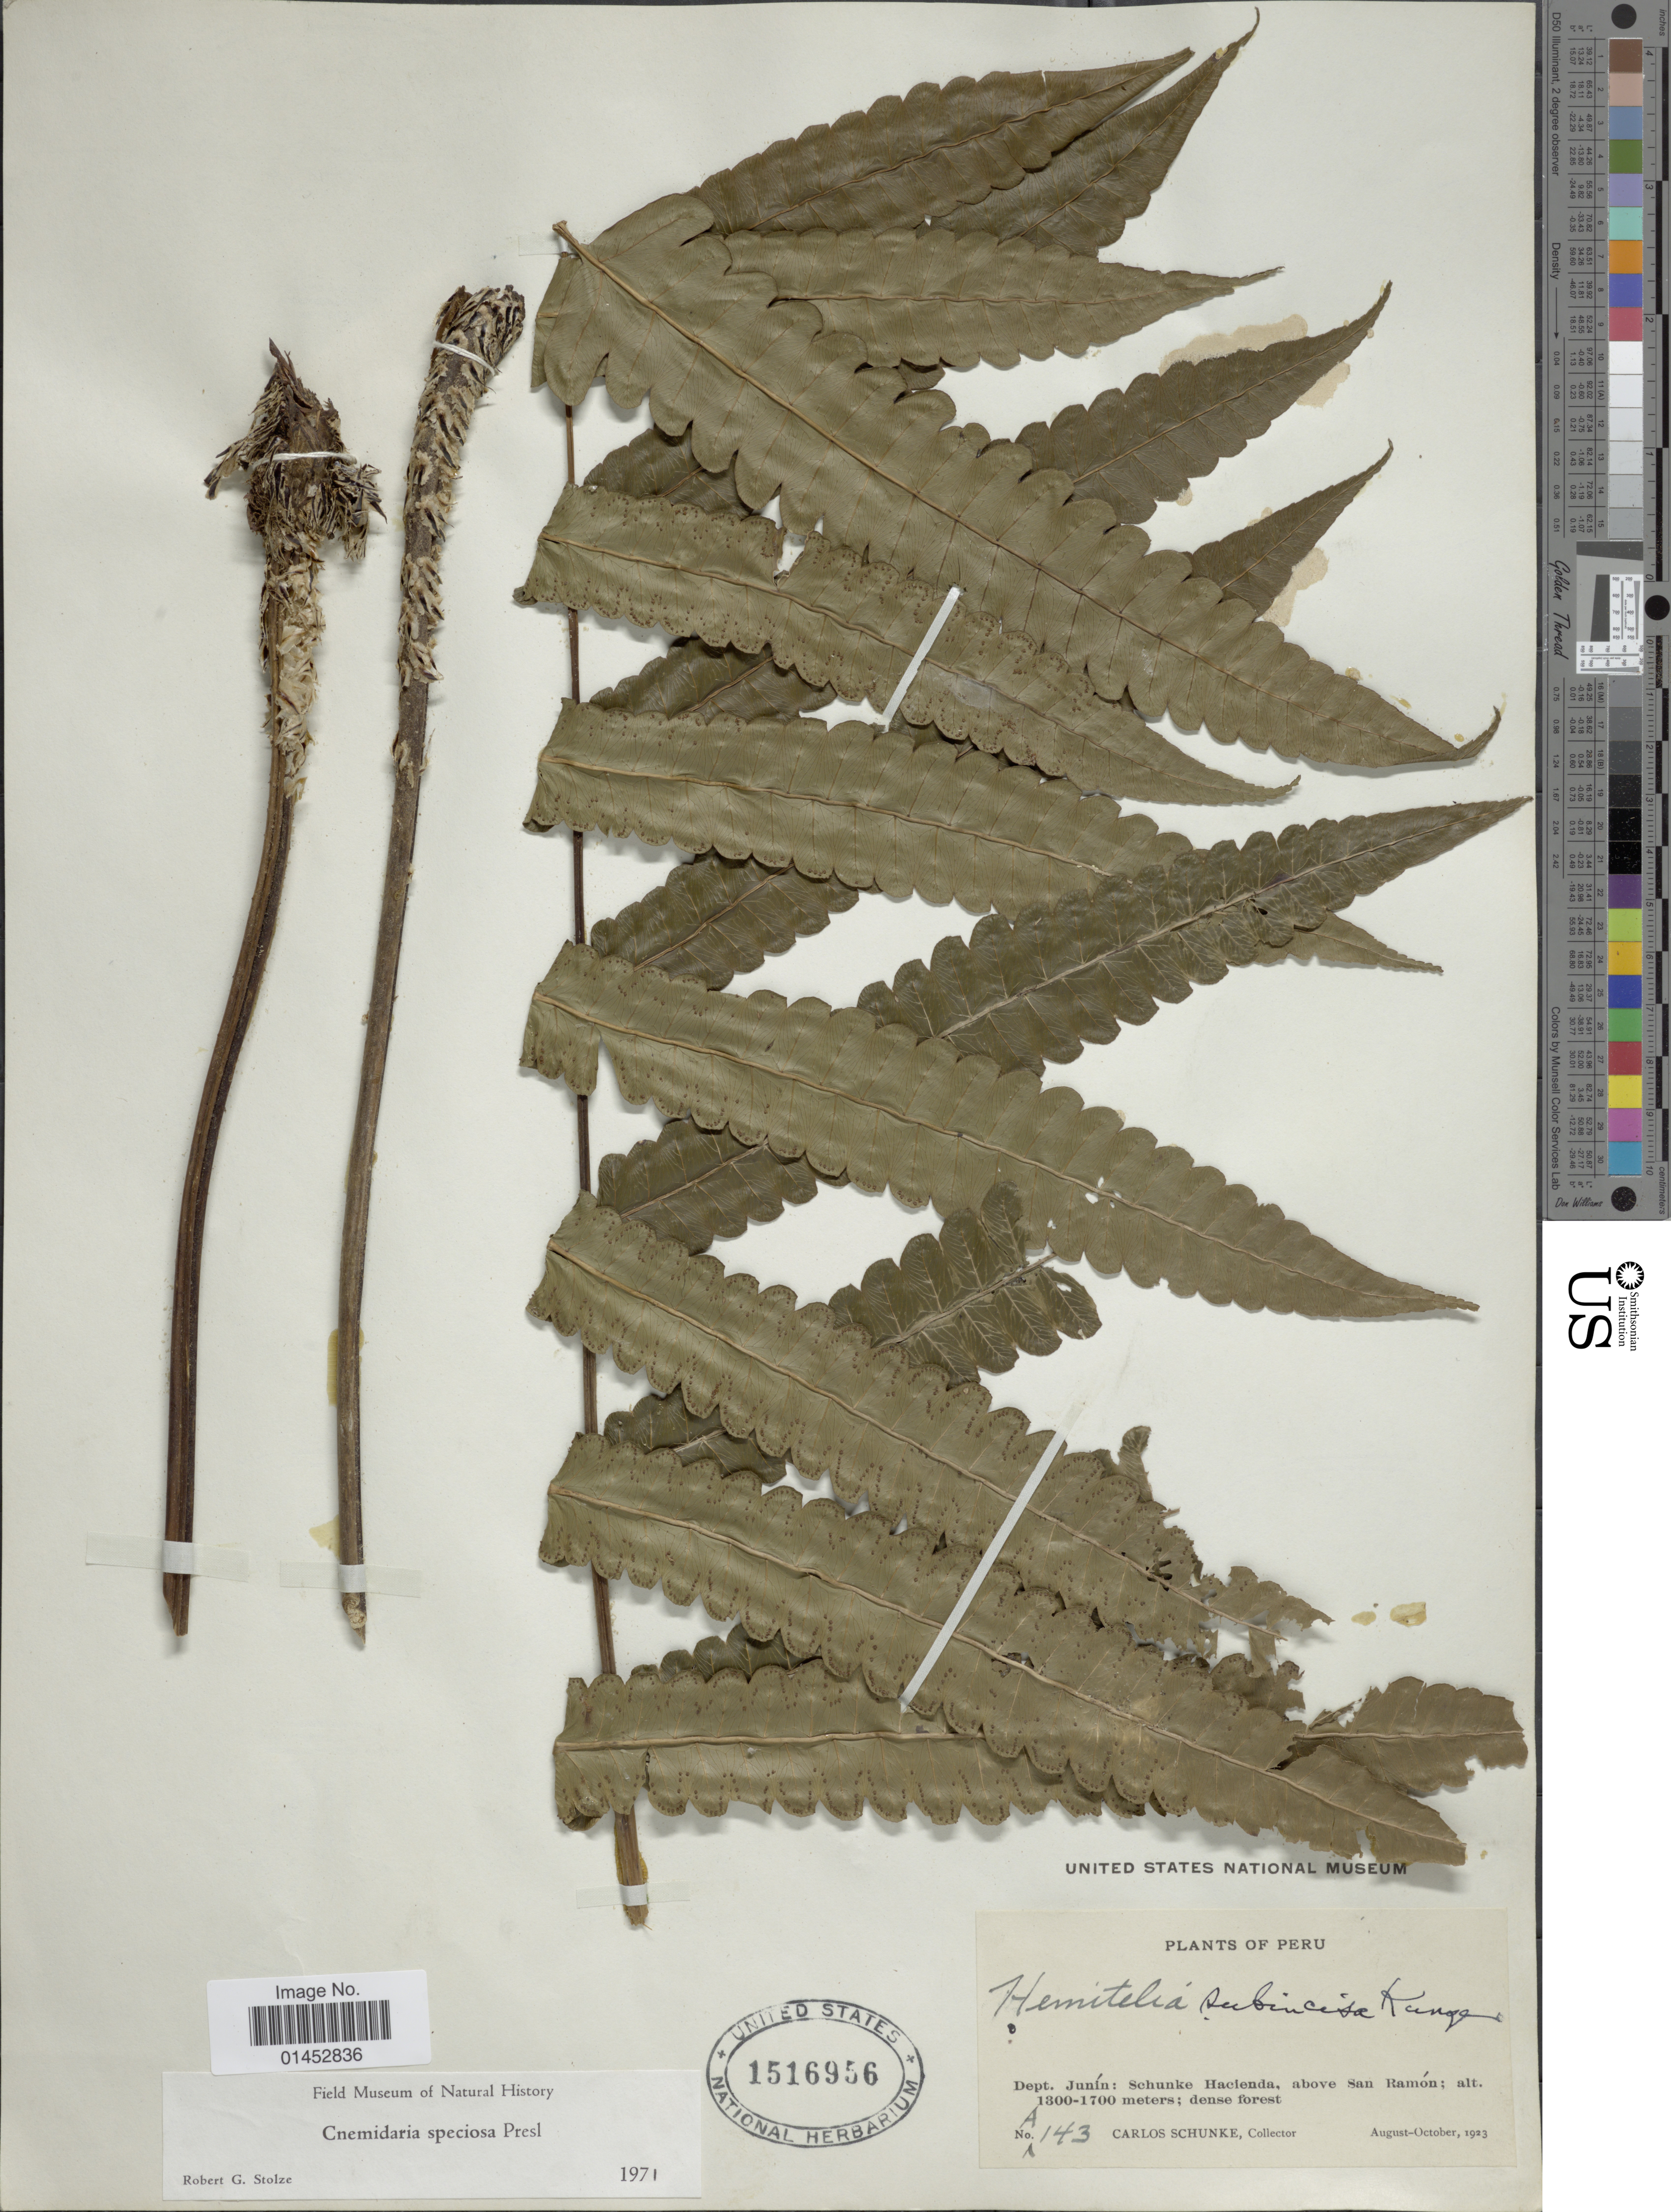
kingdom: Plantae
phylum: Tracheophyta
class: Polypodiopsida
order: Cyatheales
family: Cyatheaceae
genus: Cyathea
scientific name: Cyathea speciosa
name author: Humb. & Bonpl. ex Willd.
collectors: C. Schunke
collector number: A 143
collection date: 1923-08/1923-10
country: Peru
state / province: Junín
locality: Dept. Junín: Schunke Hacienda, above San Ramón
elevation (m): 1300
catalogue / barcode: US 1516956